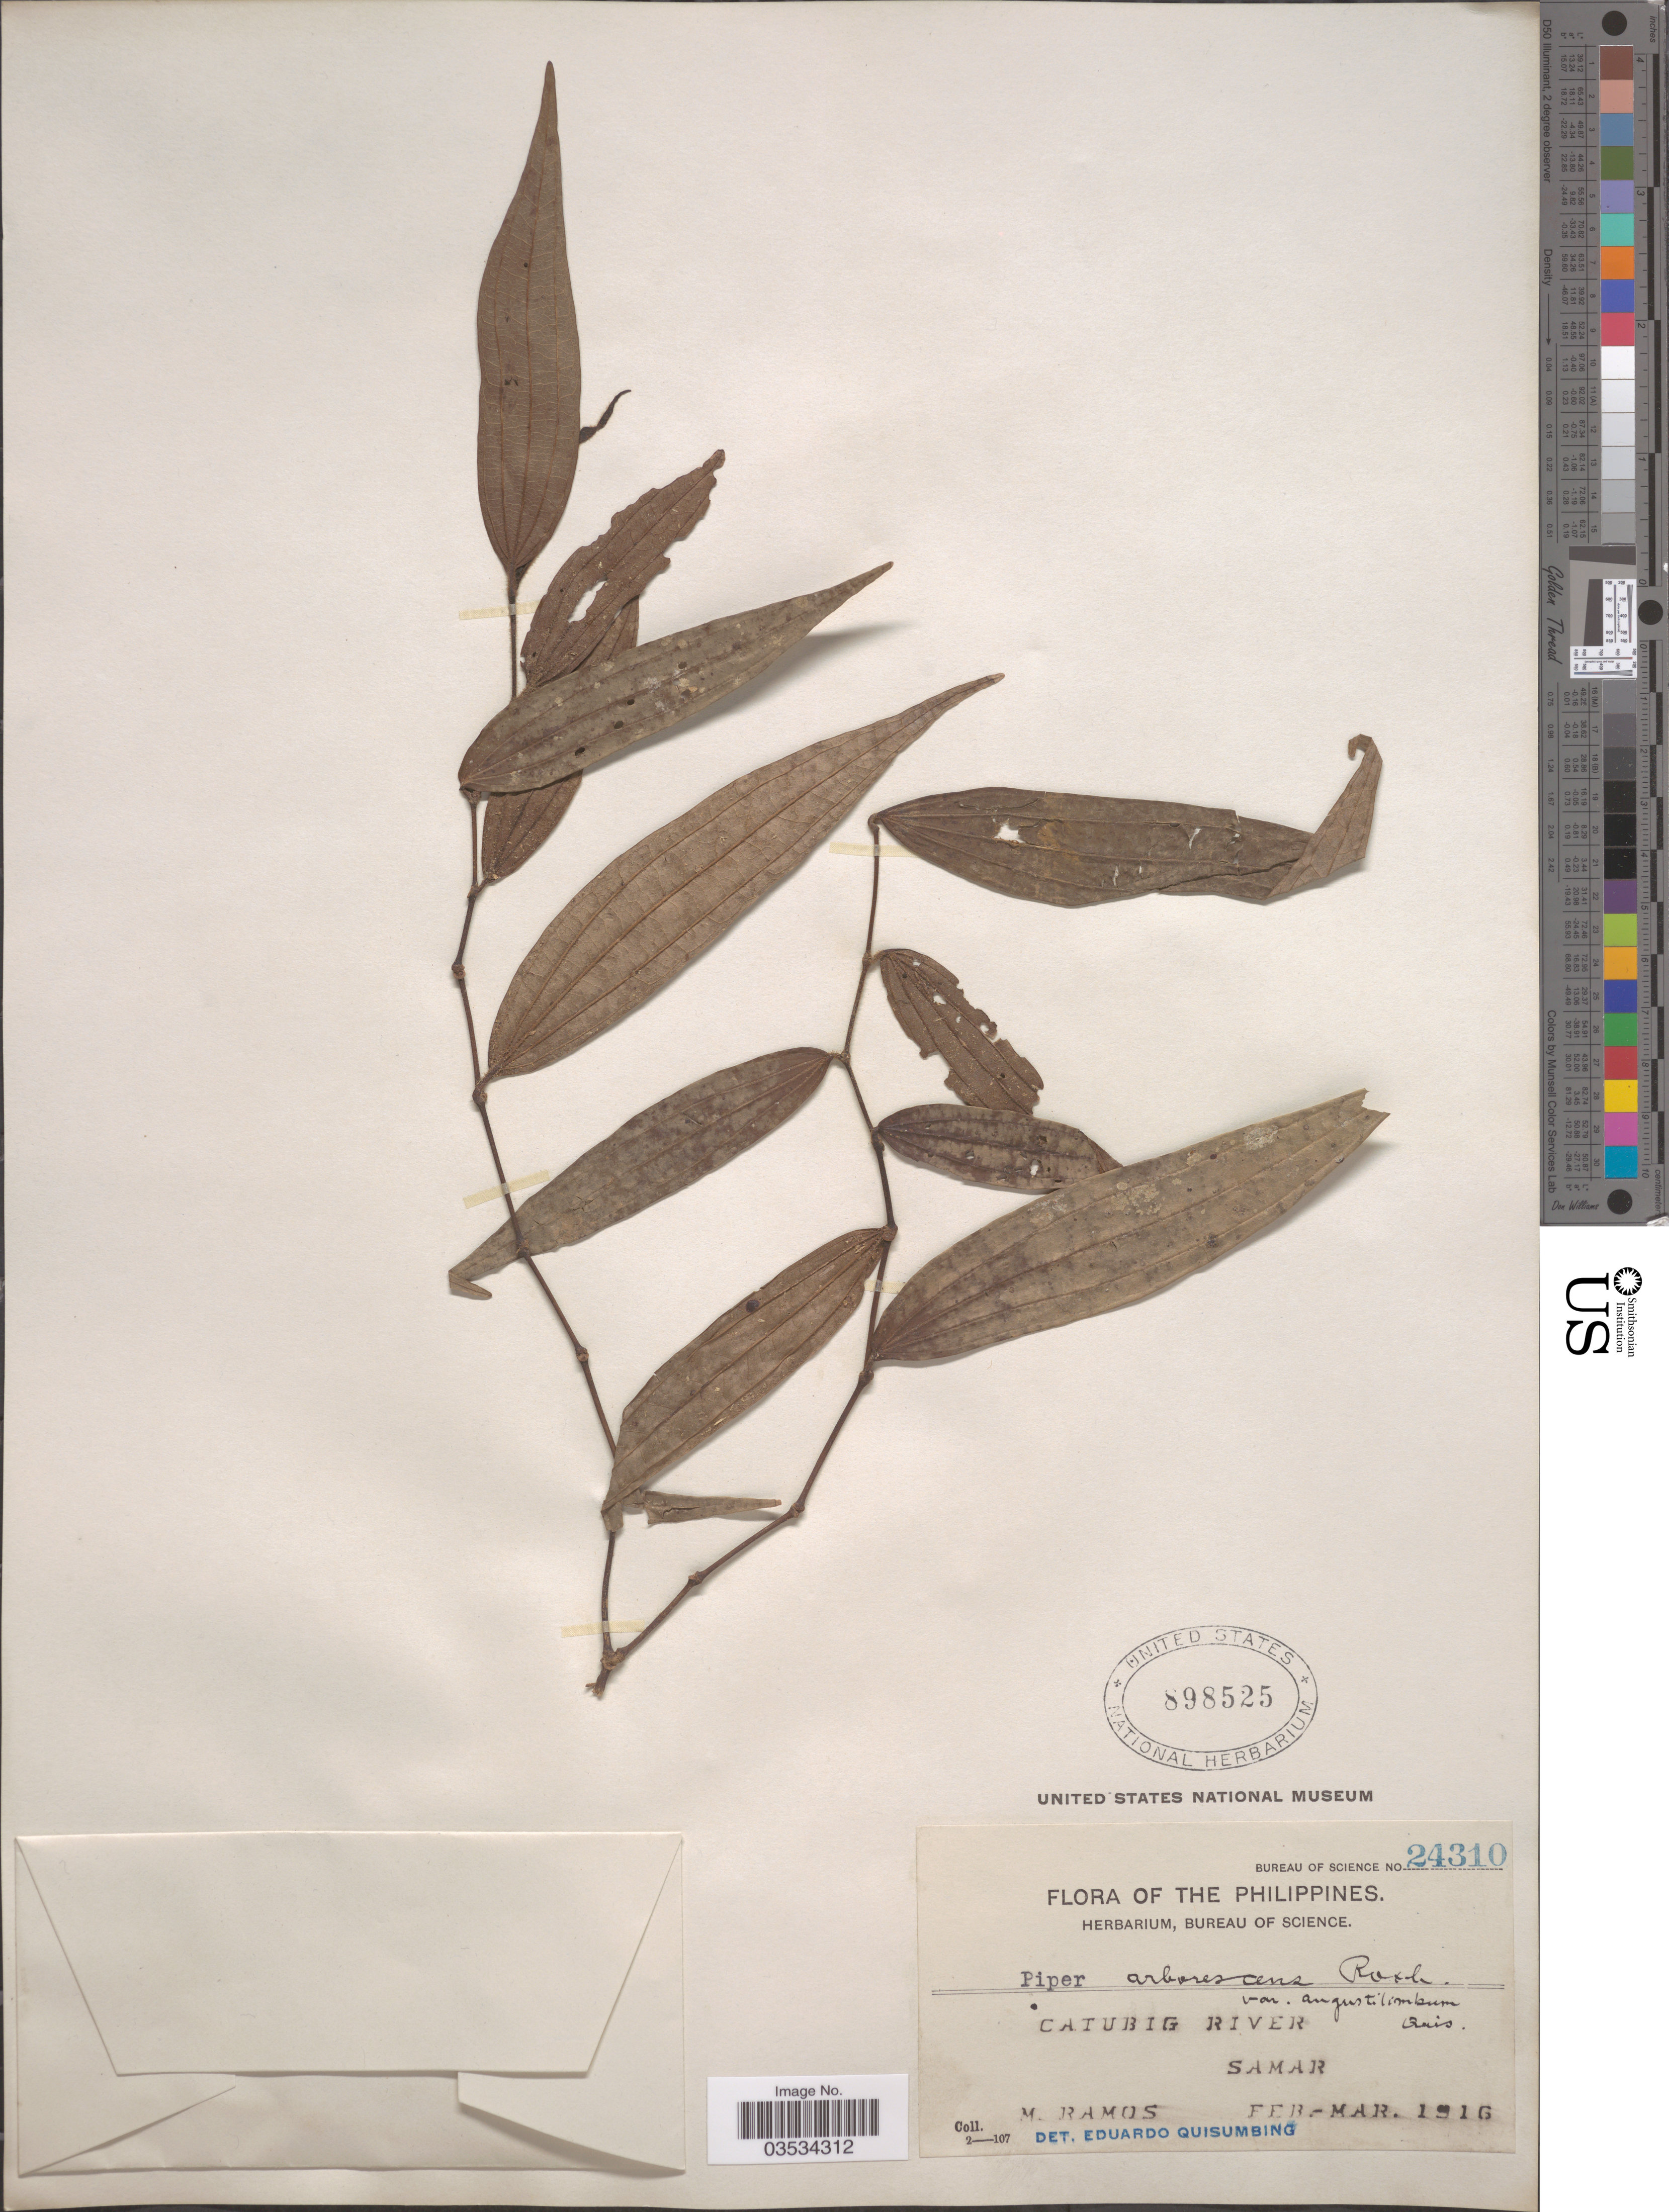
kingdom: Plantae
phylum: Tracheophyta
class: Magnoliopsida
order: Piperales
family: Piperaceae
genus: Piper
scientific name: Piper arborescens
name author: Roxb.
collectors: M. Ramos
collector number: Bureau of Science 24310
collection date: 1916-02/1916-03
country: Philippines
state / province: Eastern Visayas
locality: Catubig River. Samar.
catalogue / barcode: US 898525